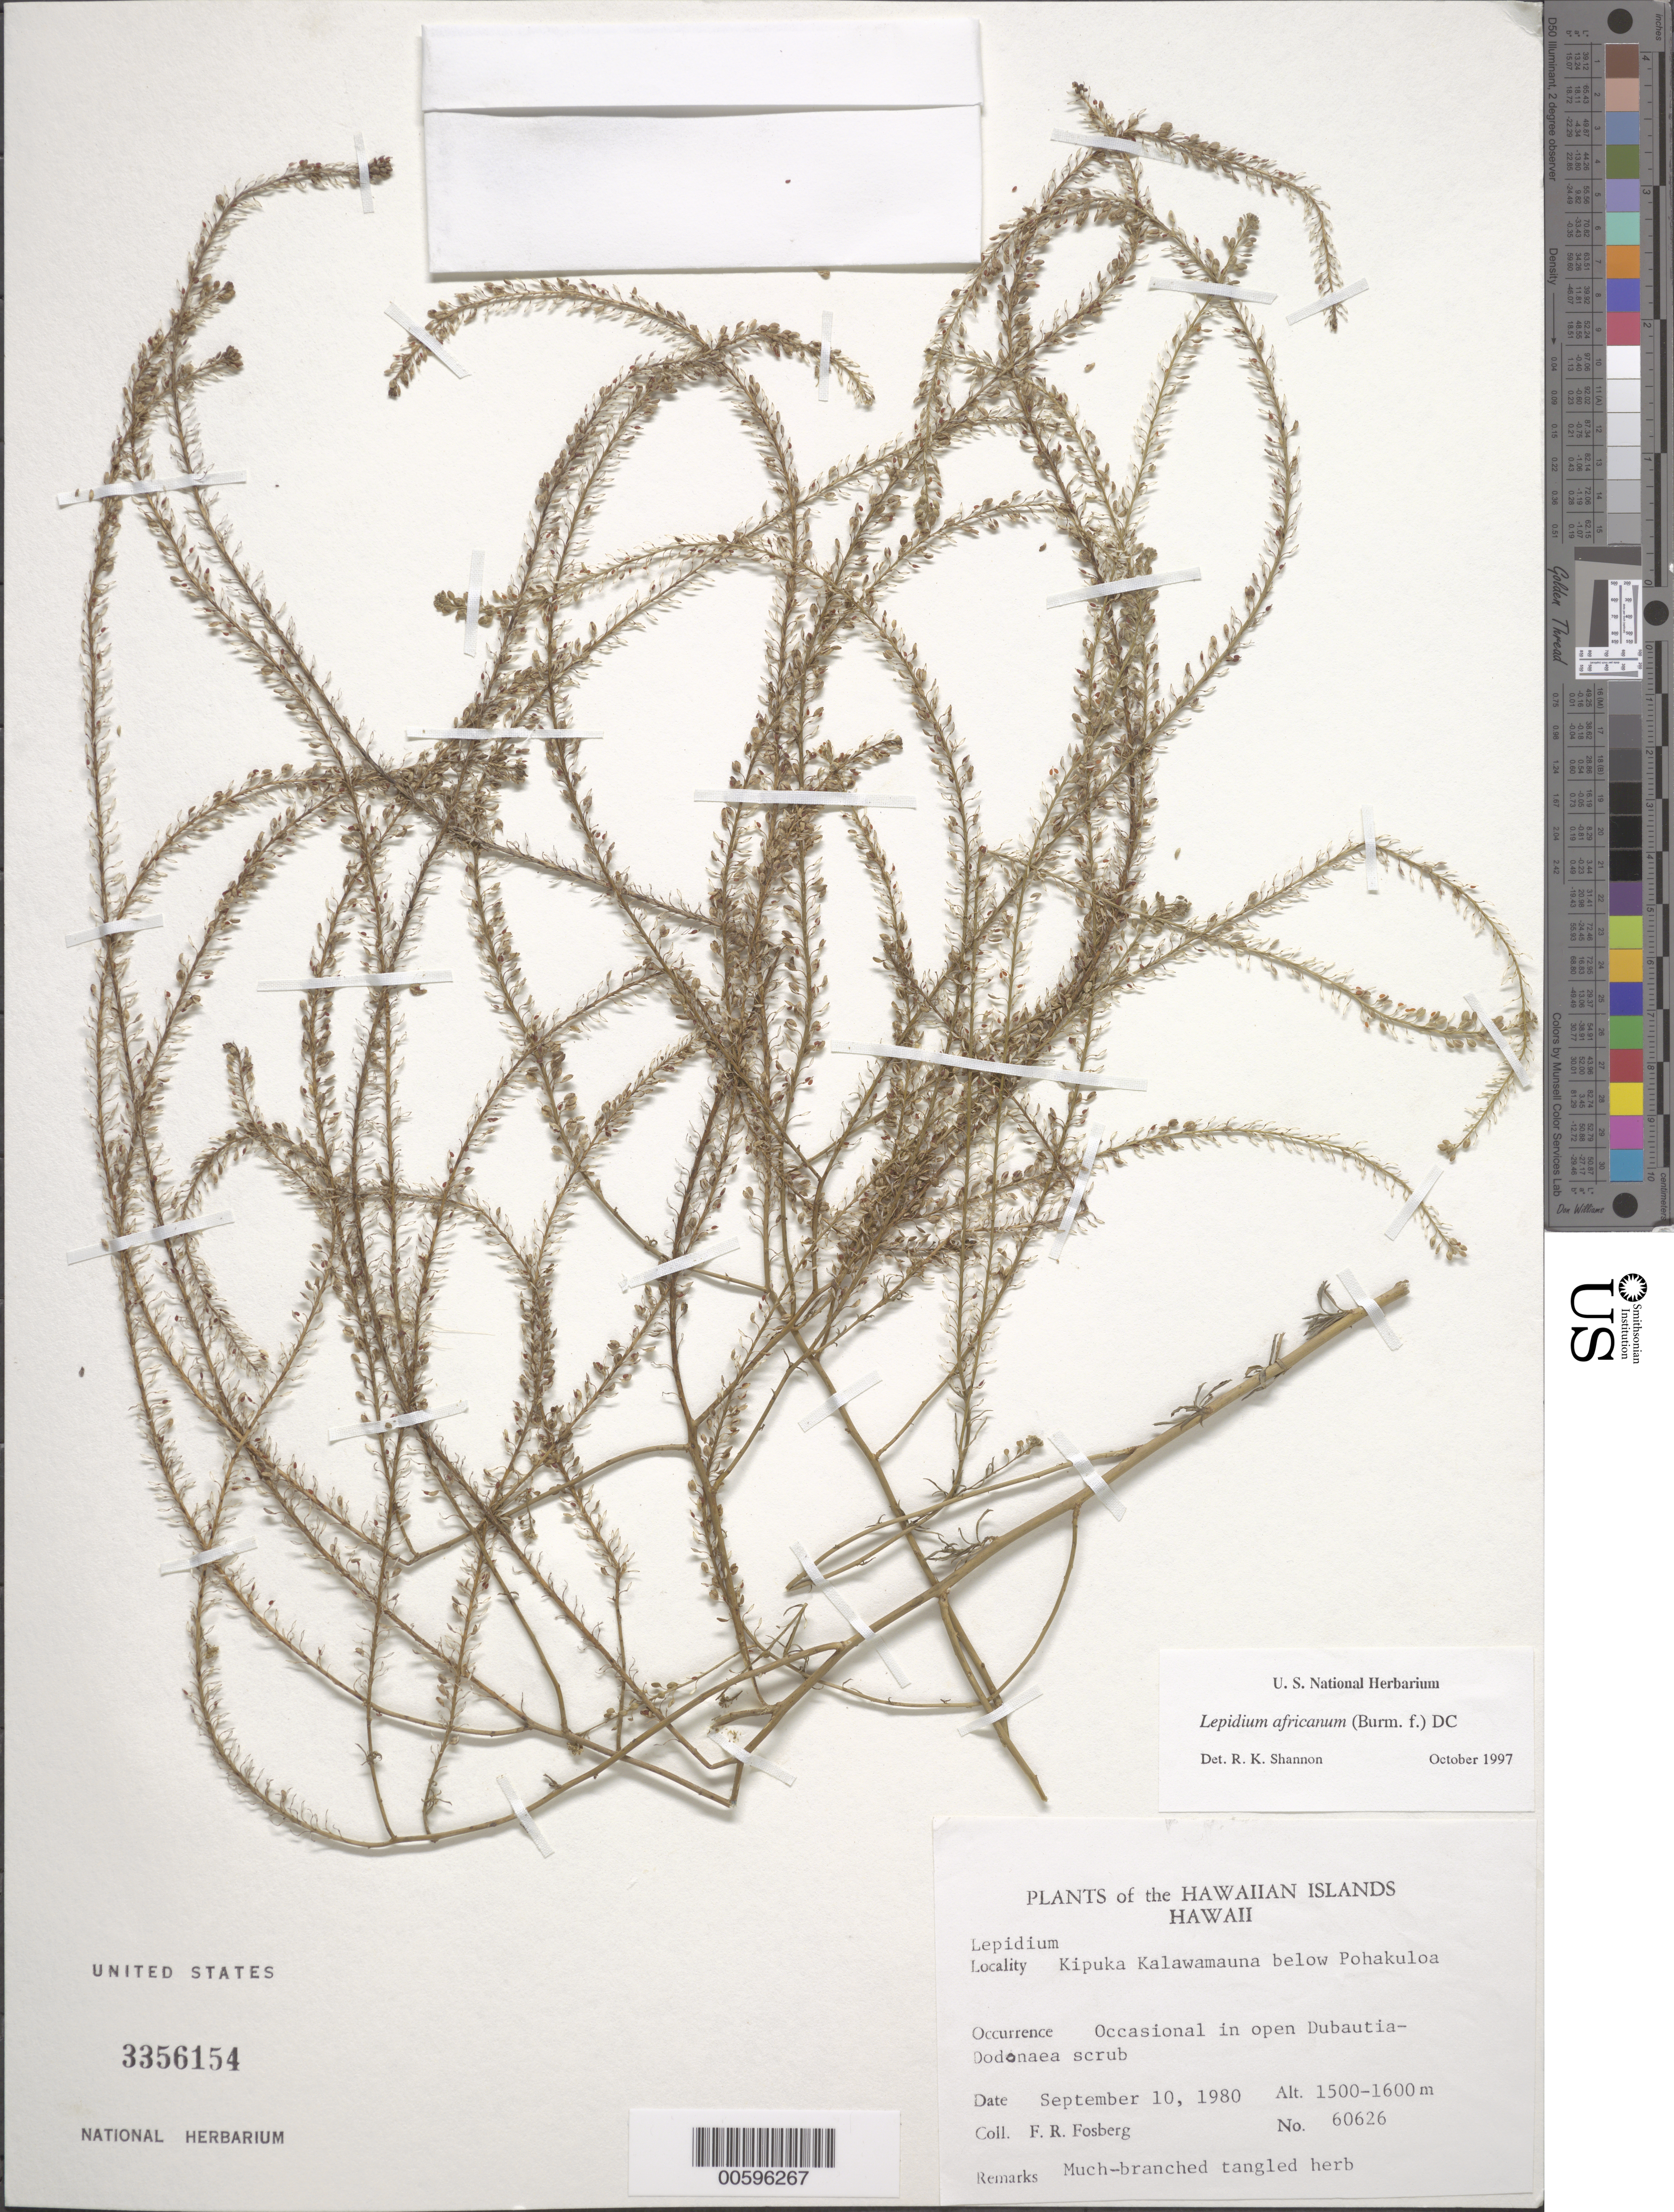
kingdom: Plantae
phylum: Tracheophyta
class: Magnoliopsida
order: Brassicales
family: Brassicaceae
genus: Lepidium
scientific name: Lepidium africanum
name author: (Burm. f.) DC.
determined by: Shannon, R. K., (UNITED STATES)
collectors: F. R. Fosberg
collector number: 60626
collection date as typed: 10 Sep 1980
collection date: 1980-09-10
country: United States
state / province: Hawaii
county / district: Hawaii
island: Hawaii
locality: Kipuka Kalawamauna below Pohakuloa.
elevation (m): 1500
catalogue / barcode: US 3356154